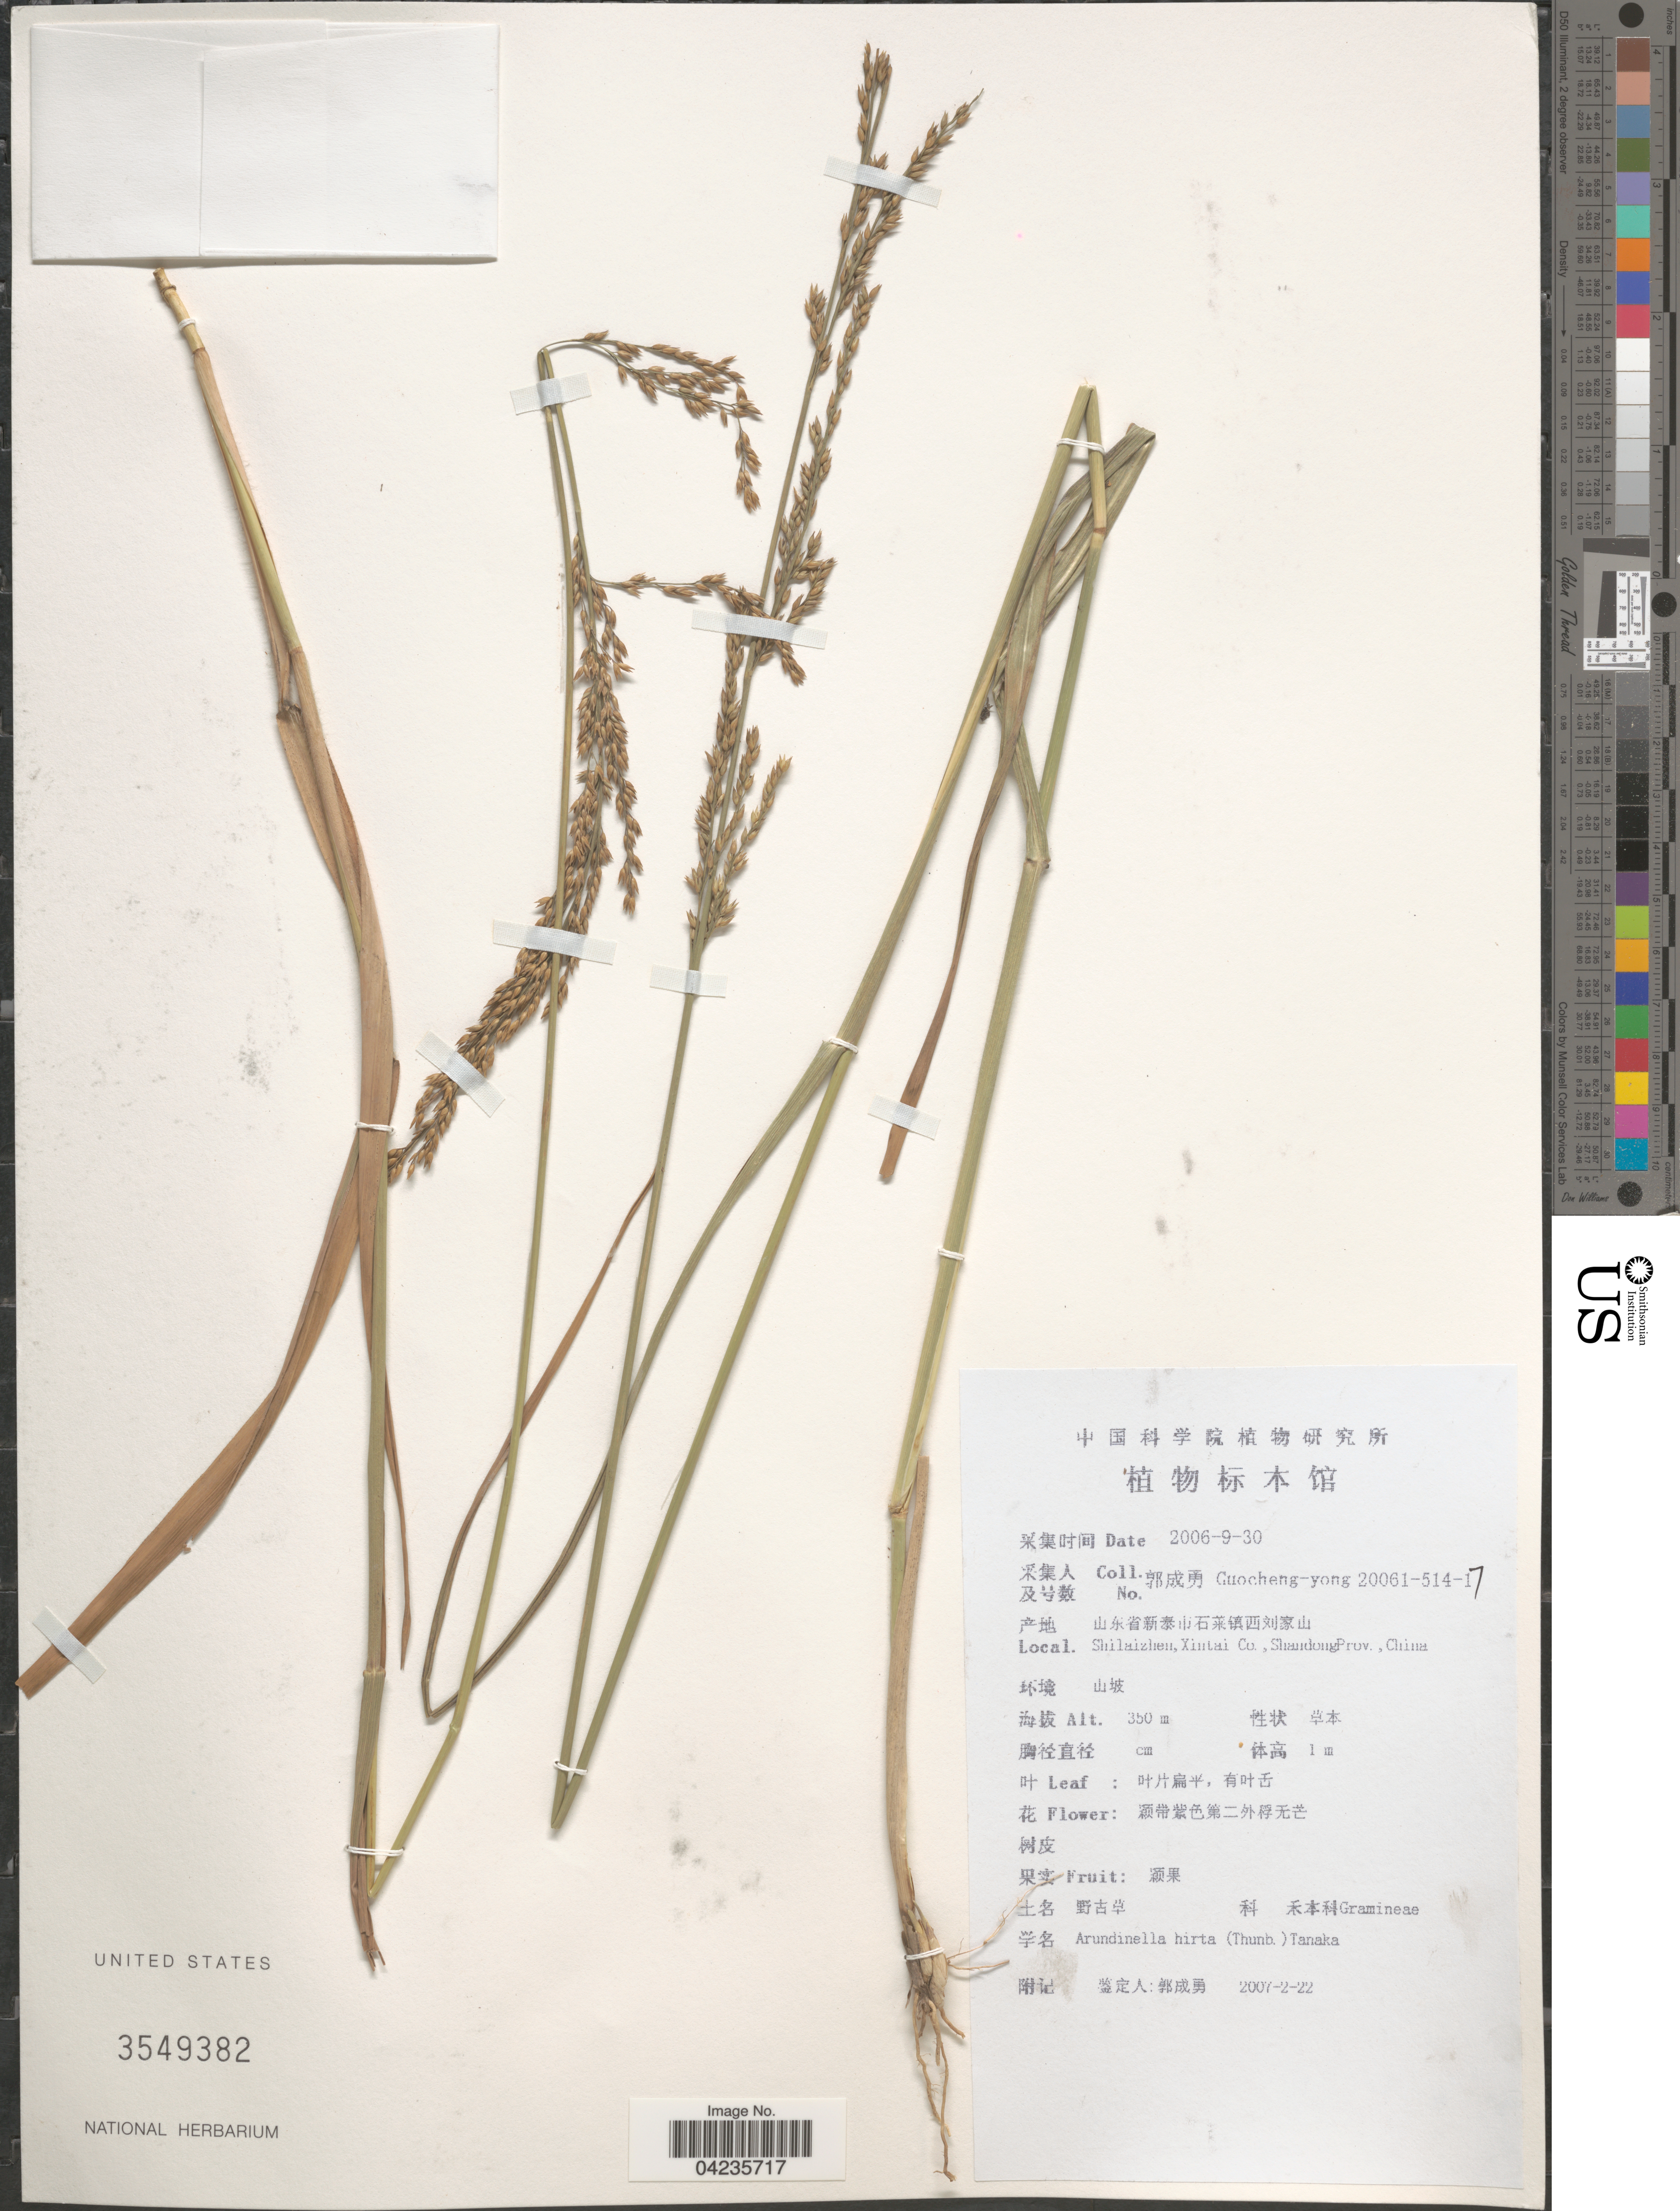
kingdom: Plantae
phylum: Tracheophyta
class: Liliopsida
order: Poales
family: Poaceae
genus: Arundinella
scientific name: Arundinella hirta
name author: (Thunb.) Tanaka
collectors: Guo cheng-yong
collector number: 20061-514-17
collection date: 2006-09-30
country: China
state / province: Shandong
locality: Shilaizhen,Xintai Co.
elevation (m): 350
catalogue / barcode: US 3549382